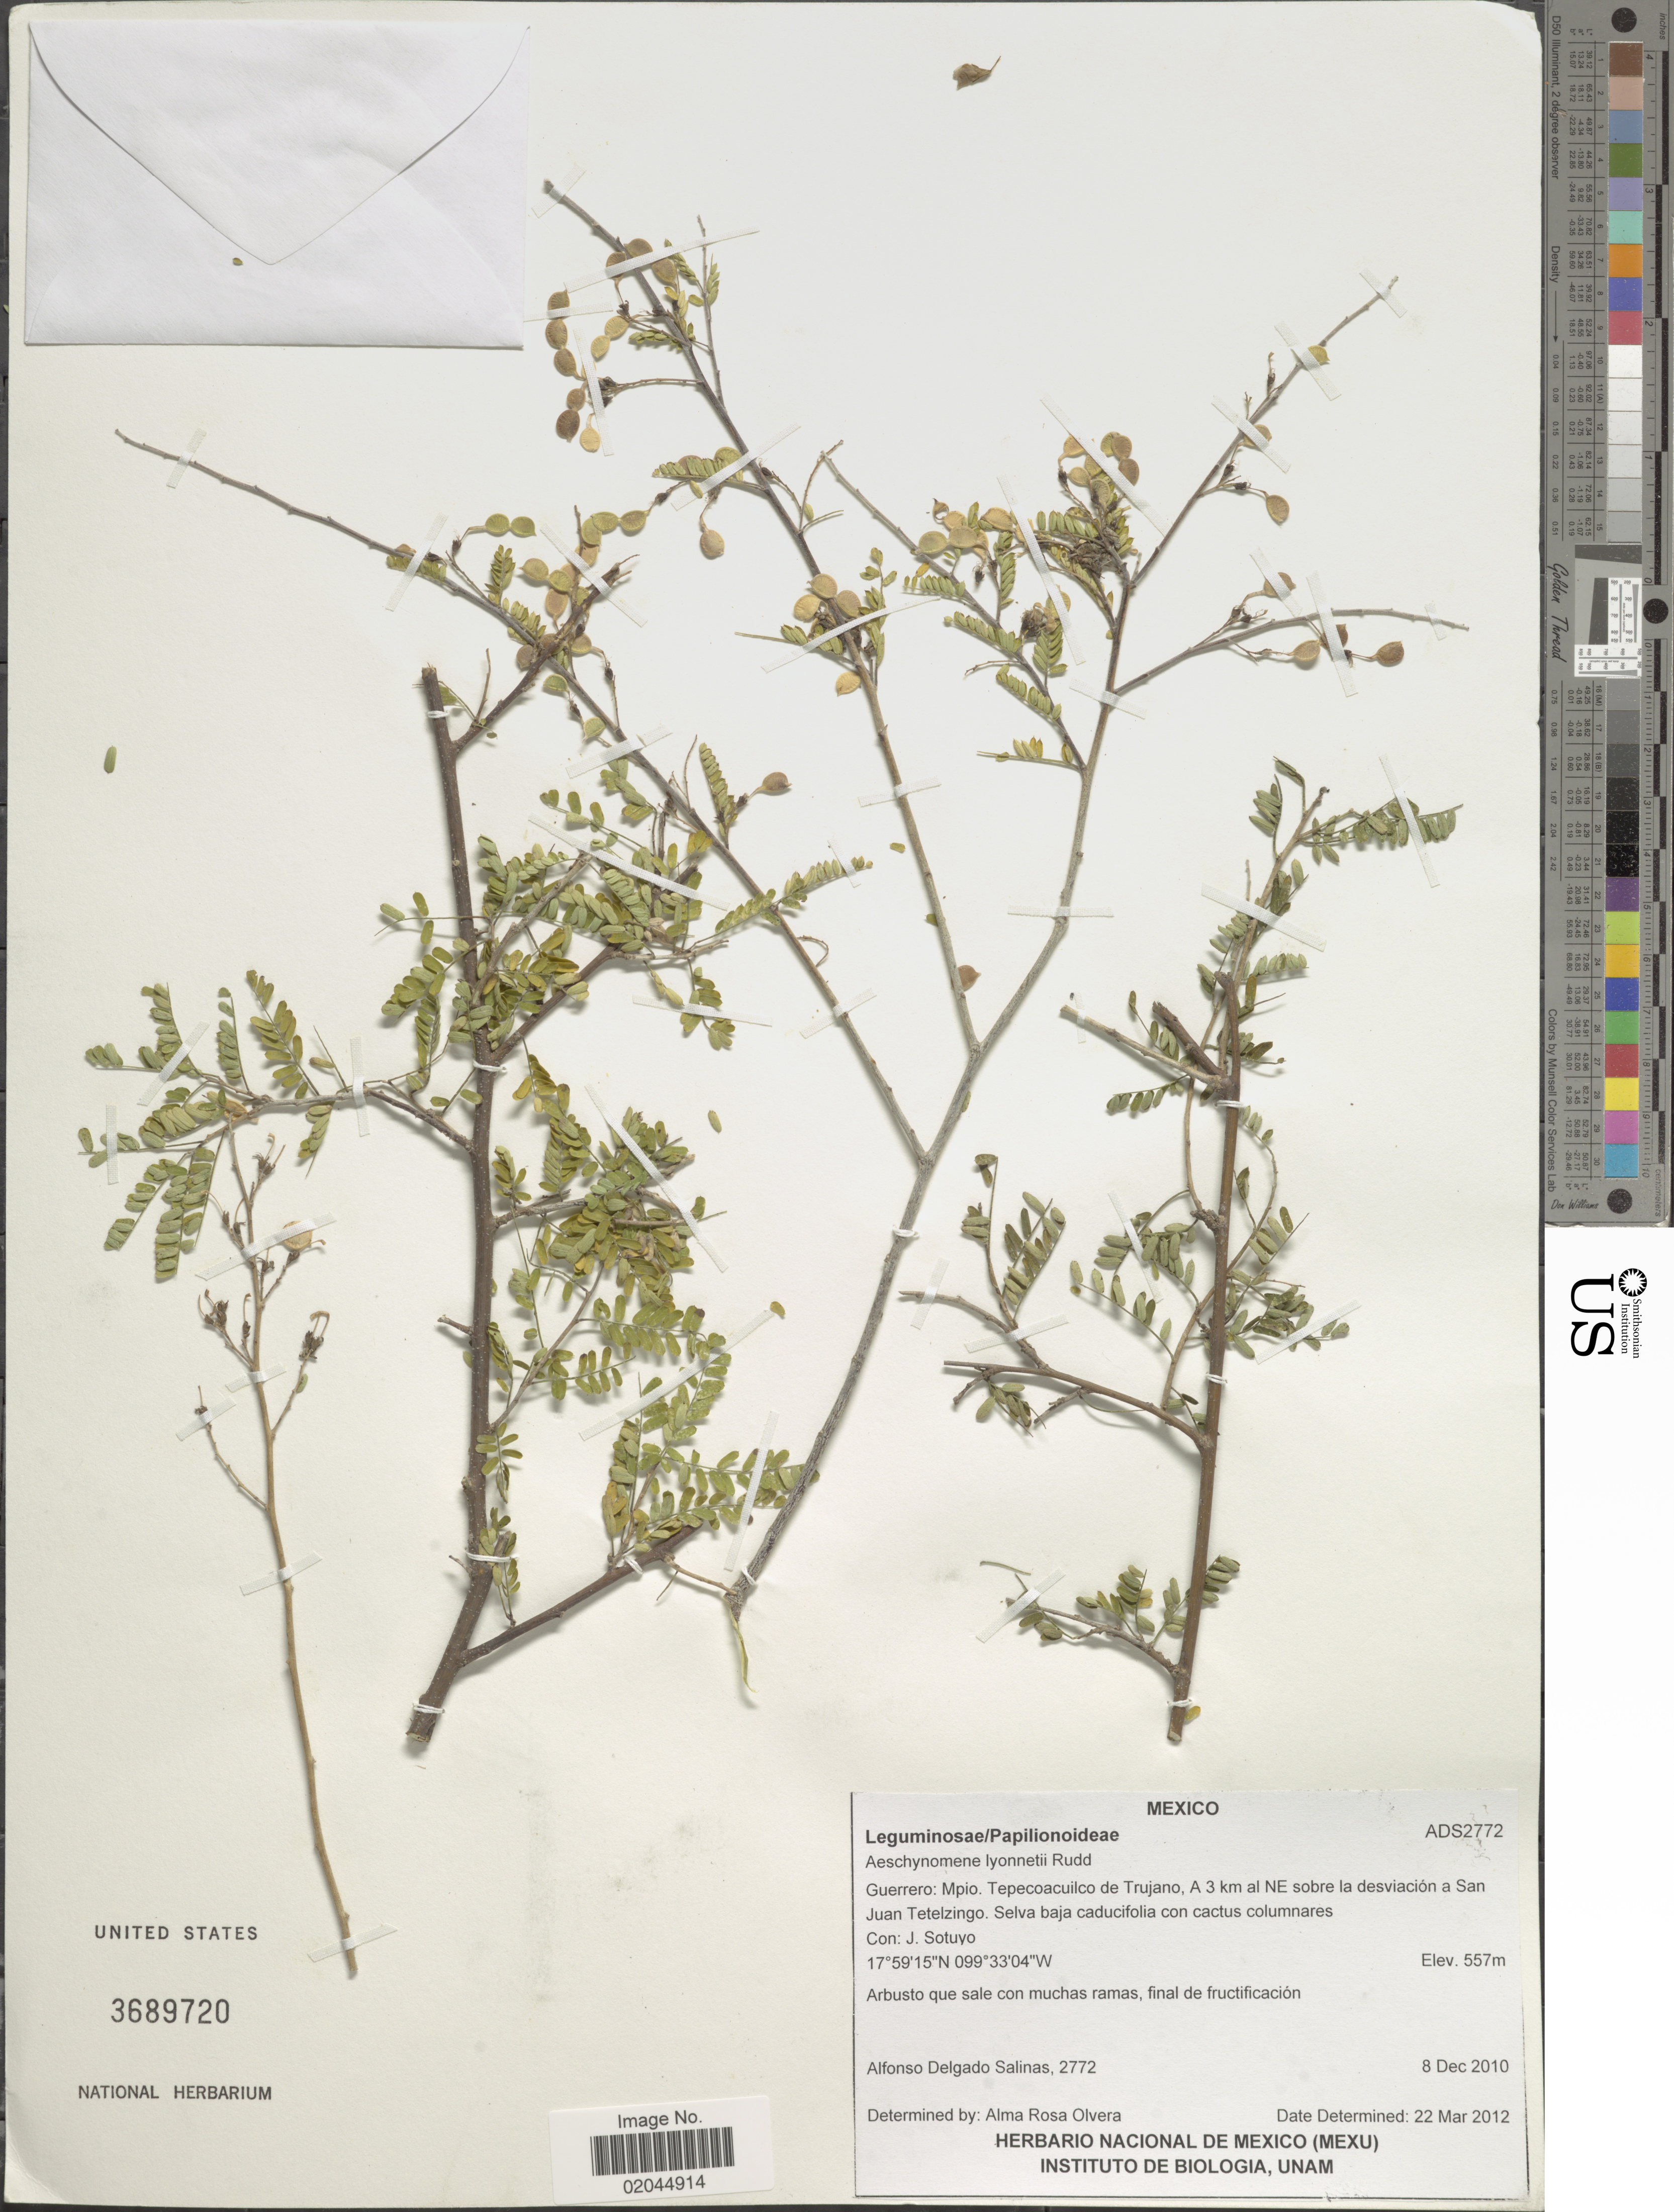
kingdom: Plantae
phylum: Tracheophyta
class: Magnoliopsida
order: Fabales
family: Fabaceae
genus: Aeschynomene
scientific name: Aeschynomene lyonnetii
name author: Rudd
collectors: A. Delgado S. & J. Sotuyo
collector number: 2772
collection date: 2010-12-08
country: Mexico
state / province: Guerrero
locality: Guerrero: Mpio. Tepecoacuilco de Trujano, A 3 km al NE sobre la desviacion a San Juan Tetelzingo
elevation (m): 557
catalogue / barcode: US 3689720